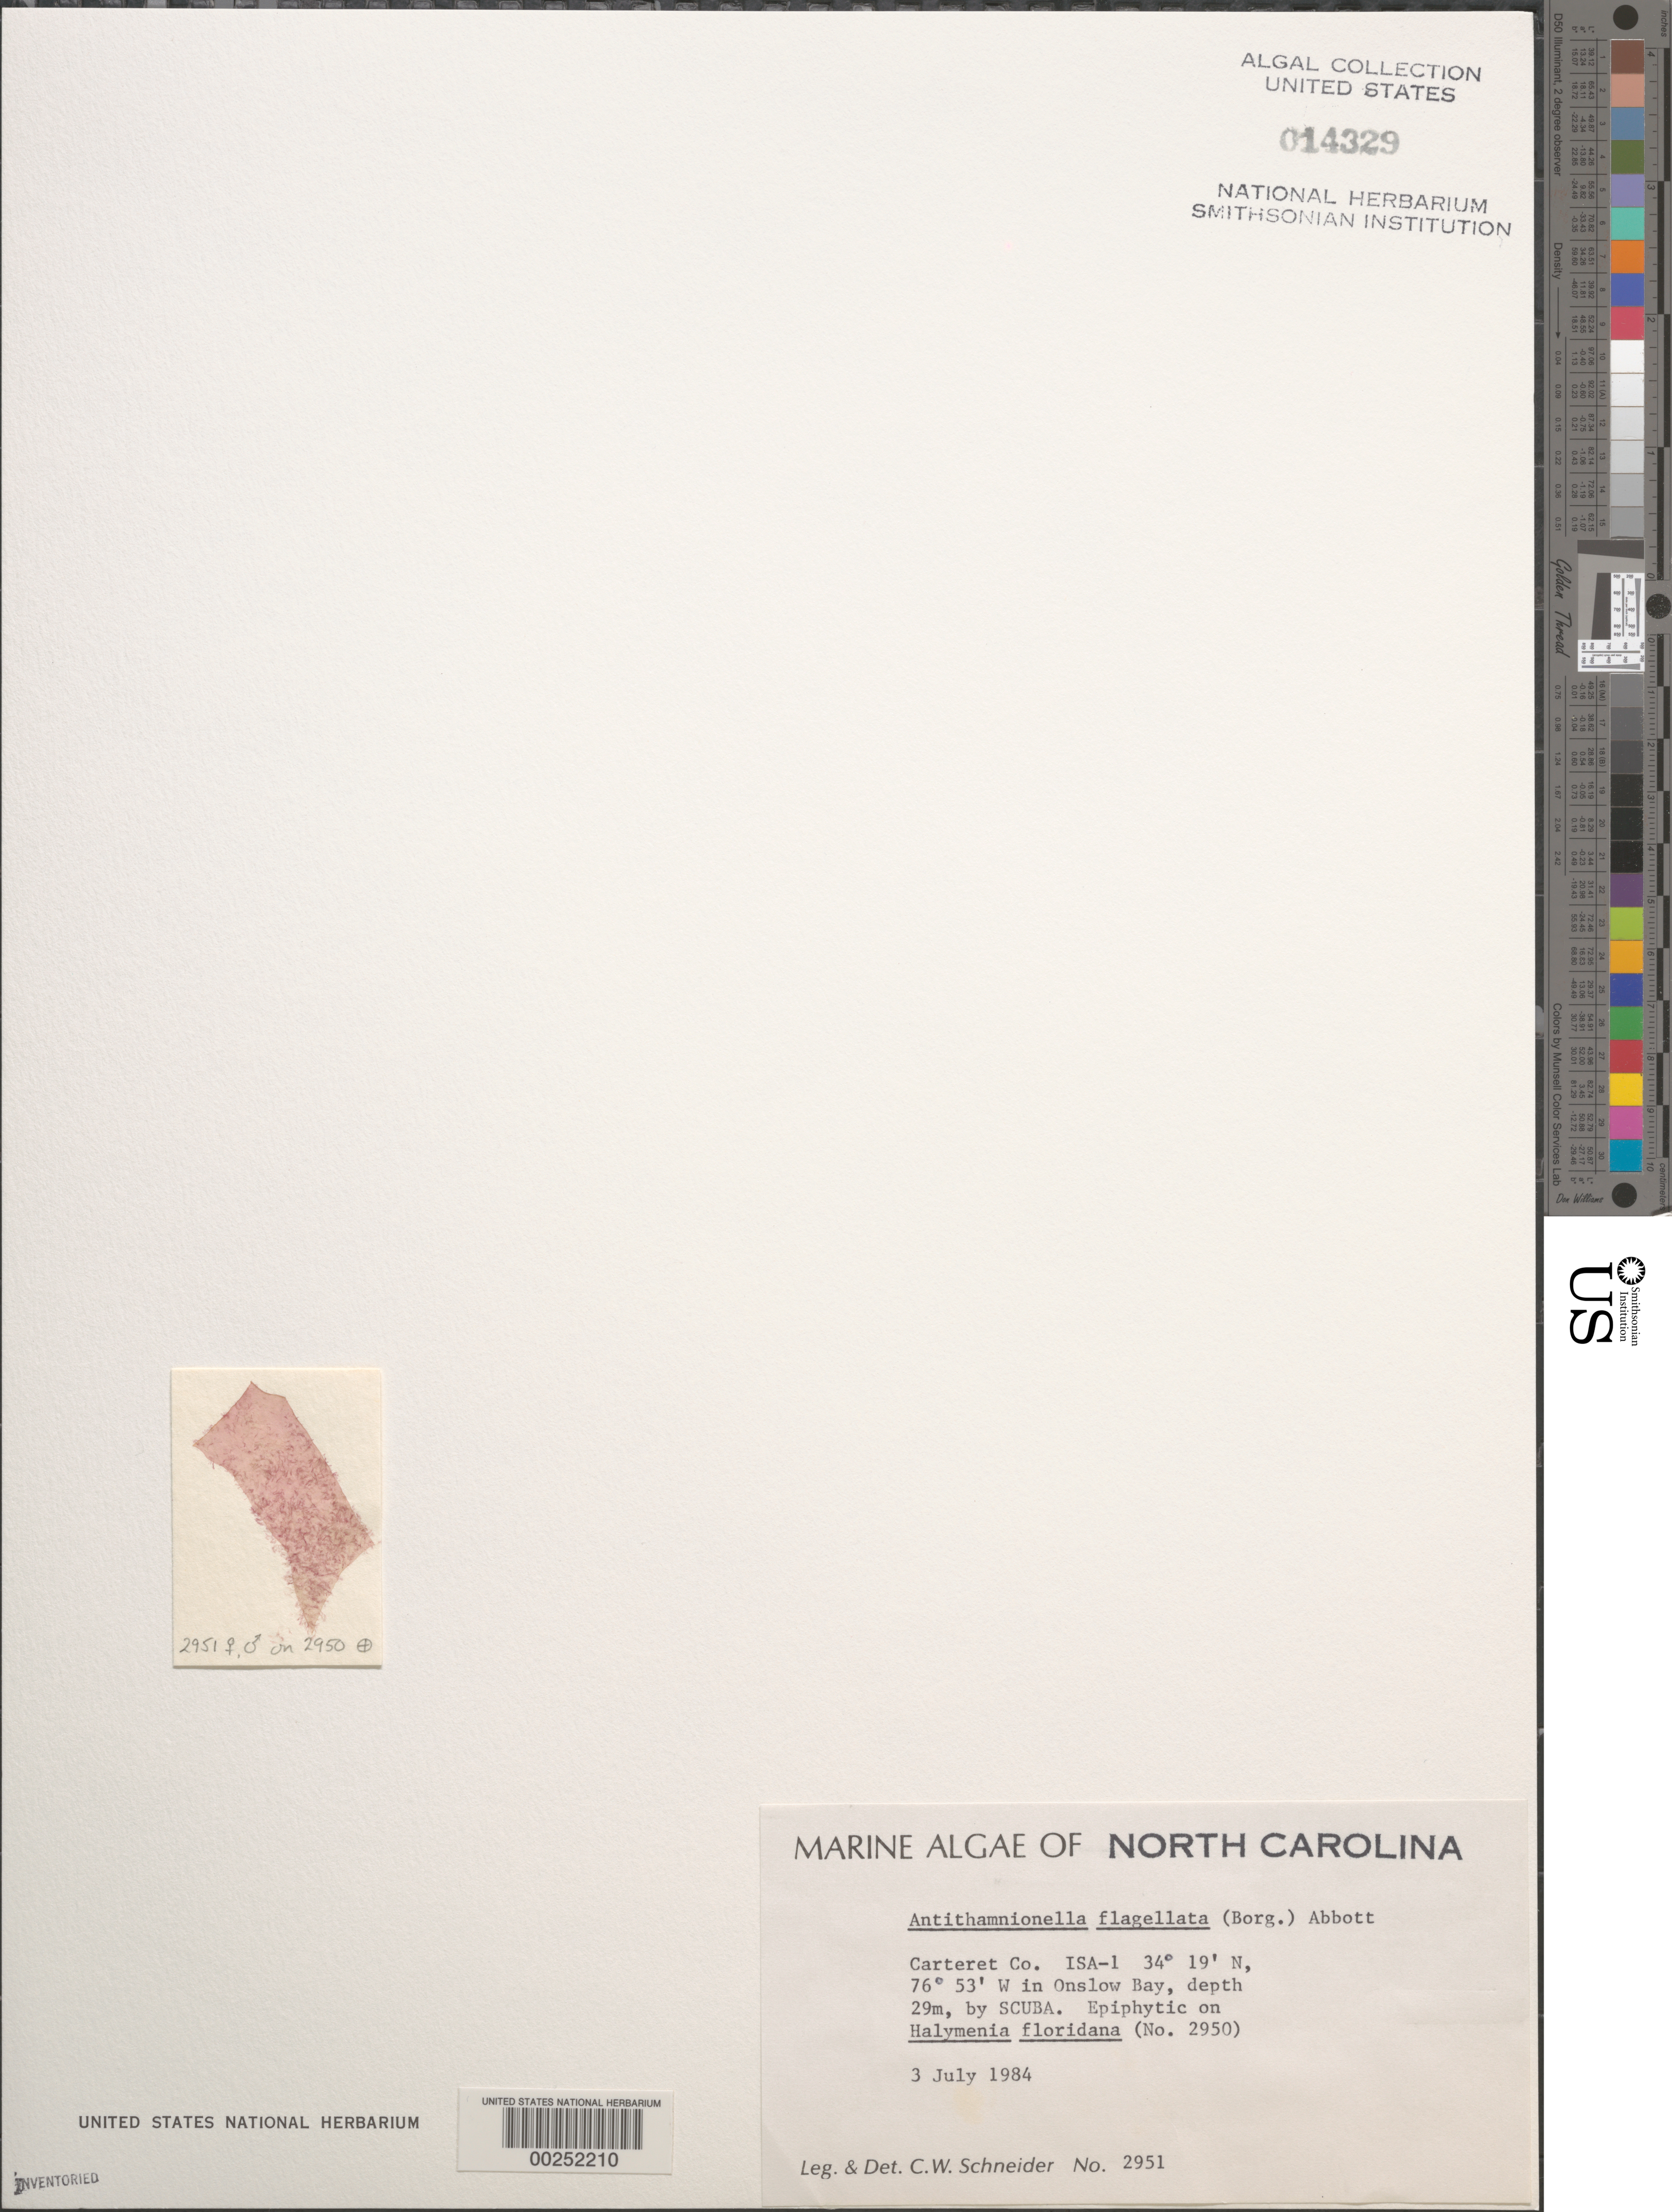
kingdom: Plantae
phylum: Rhodophyta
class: Florideophyceae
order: Ceramiales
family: Ceramiaceae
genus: Antithamnionella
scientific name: Antithamnionella graeffei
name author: (Grunow) A. Athanasiadis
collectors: C. W. Schneider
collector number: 2951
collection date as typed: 03 Jul 1984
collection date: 1984-07-03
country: United States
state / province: North Carolina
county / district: Carteret County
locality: Onslow Bay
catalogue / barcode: US 14329